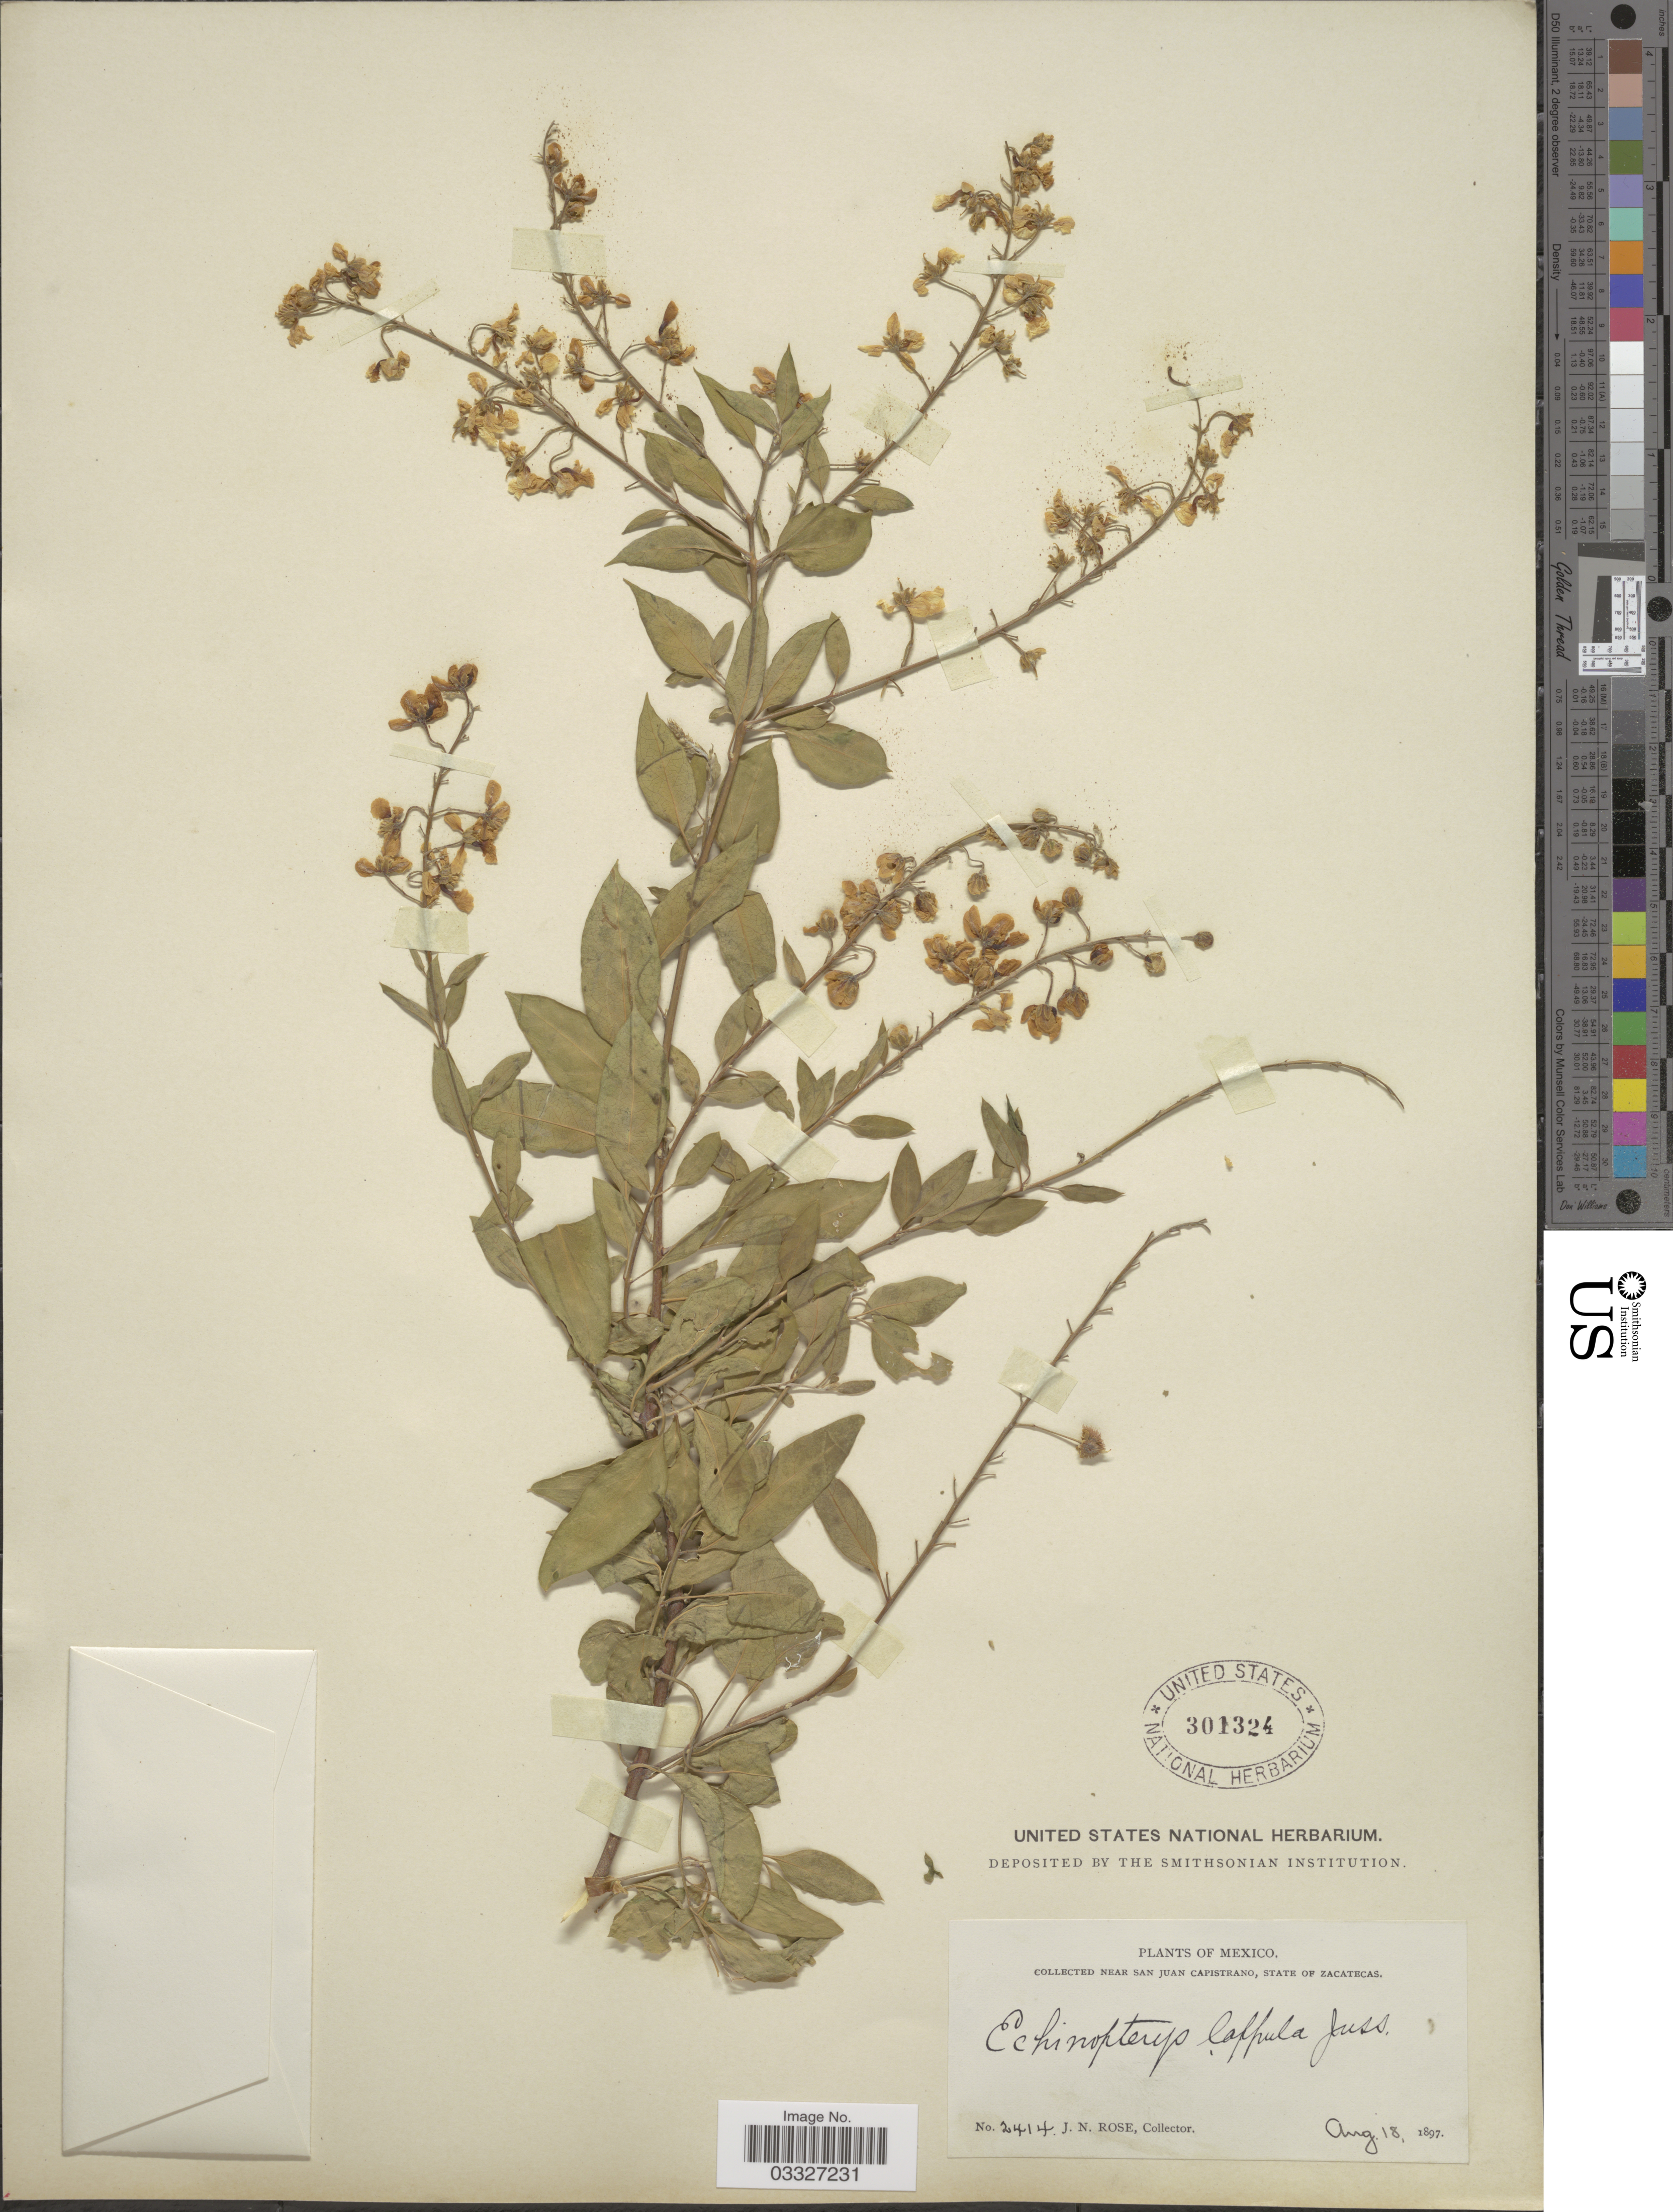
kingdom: Plantae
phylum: Tracheophyta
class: Magnoliopsida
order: Malpighiales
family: Malpighiaceae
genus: Echinopterys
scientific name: Echinopterys eglandulosa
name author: (A. Juss.) Small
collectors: J. N. Rose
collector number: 2414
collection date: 1897-08-18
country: Mexico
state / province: Zacatecas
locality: Near San Juan Capistrano.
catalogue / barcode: US 301324